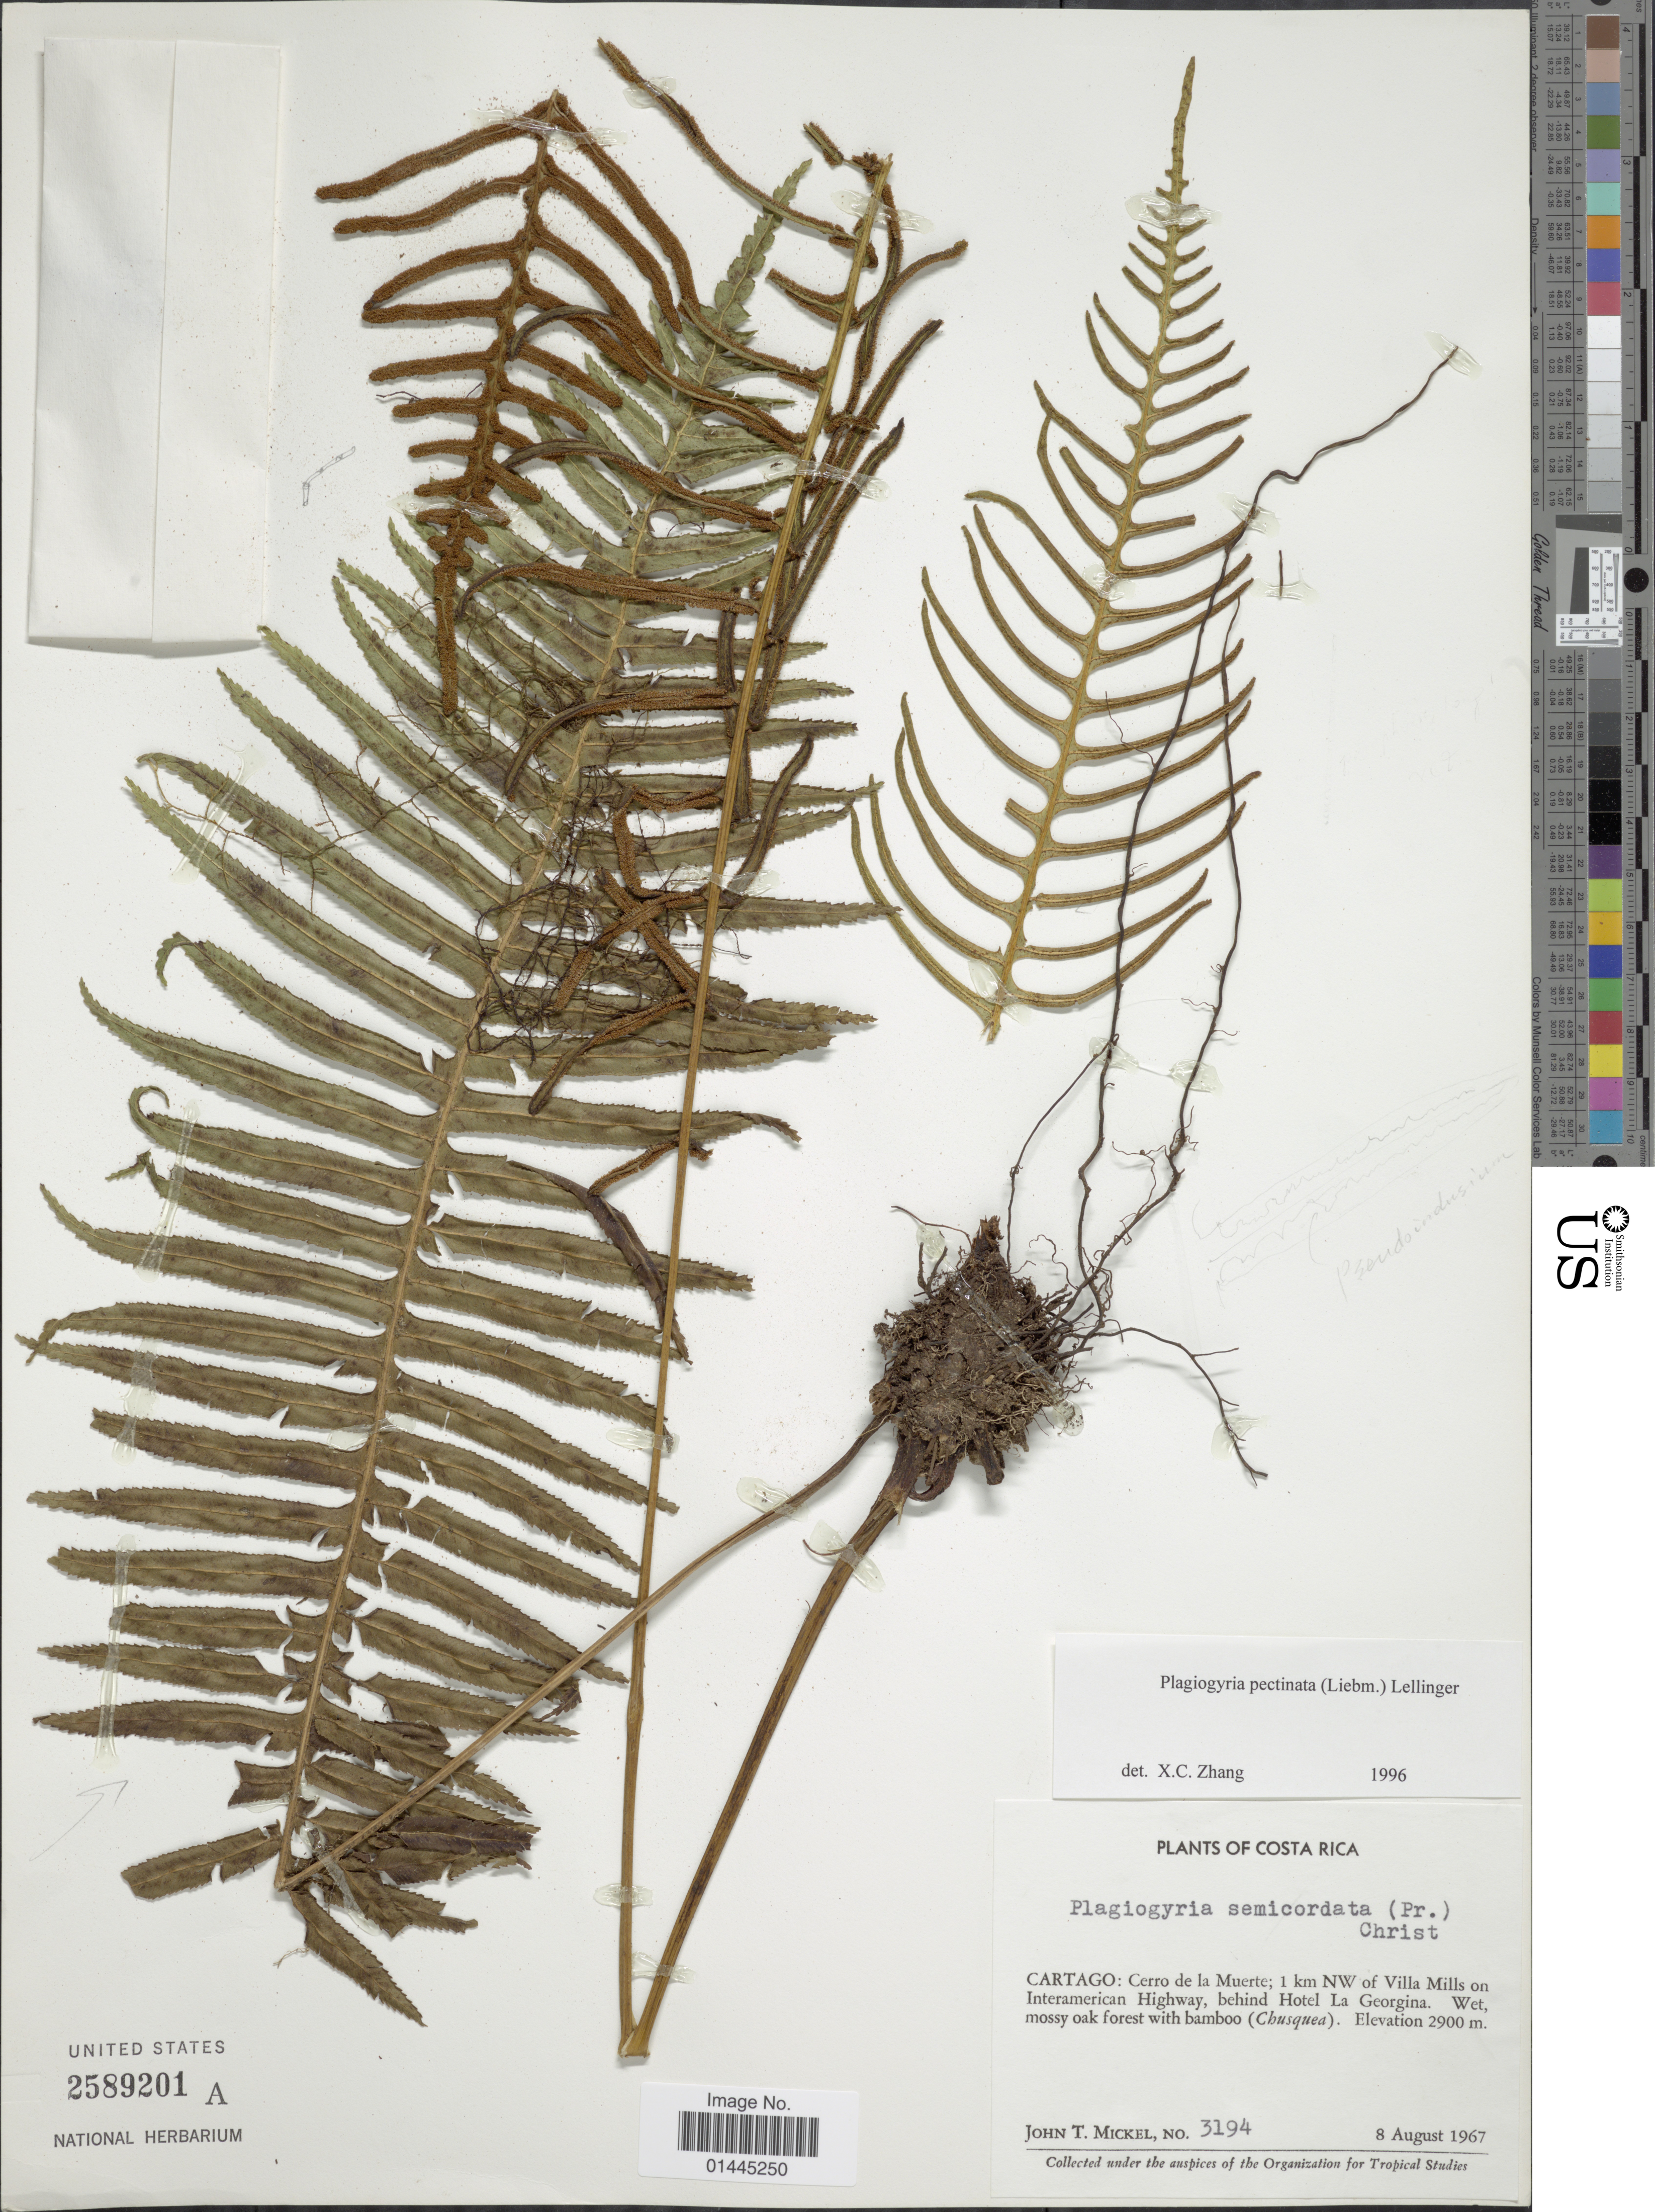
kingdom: Plantae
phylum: Tracheophyta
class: Polypodiopsida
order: Cyatheales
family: Plagiogyriaceae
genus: Plagiogyria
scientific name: Plagiogyria semicordata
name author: (C. Presl) Christ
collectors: J. T. Mickel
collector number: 3194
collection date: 1967-08-08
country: Costa Rica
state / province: Cartago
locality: Cerro de la Muerte; 1 km NW of Villa Mills on Interamerican Highway, behind Hotel La Georgina.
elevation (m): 2900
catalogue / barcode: US 2589201A